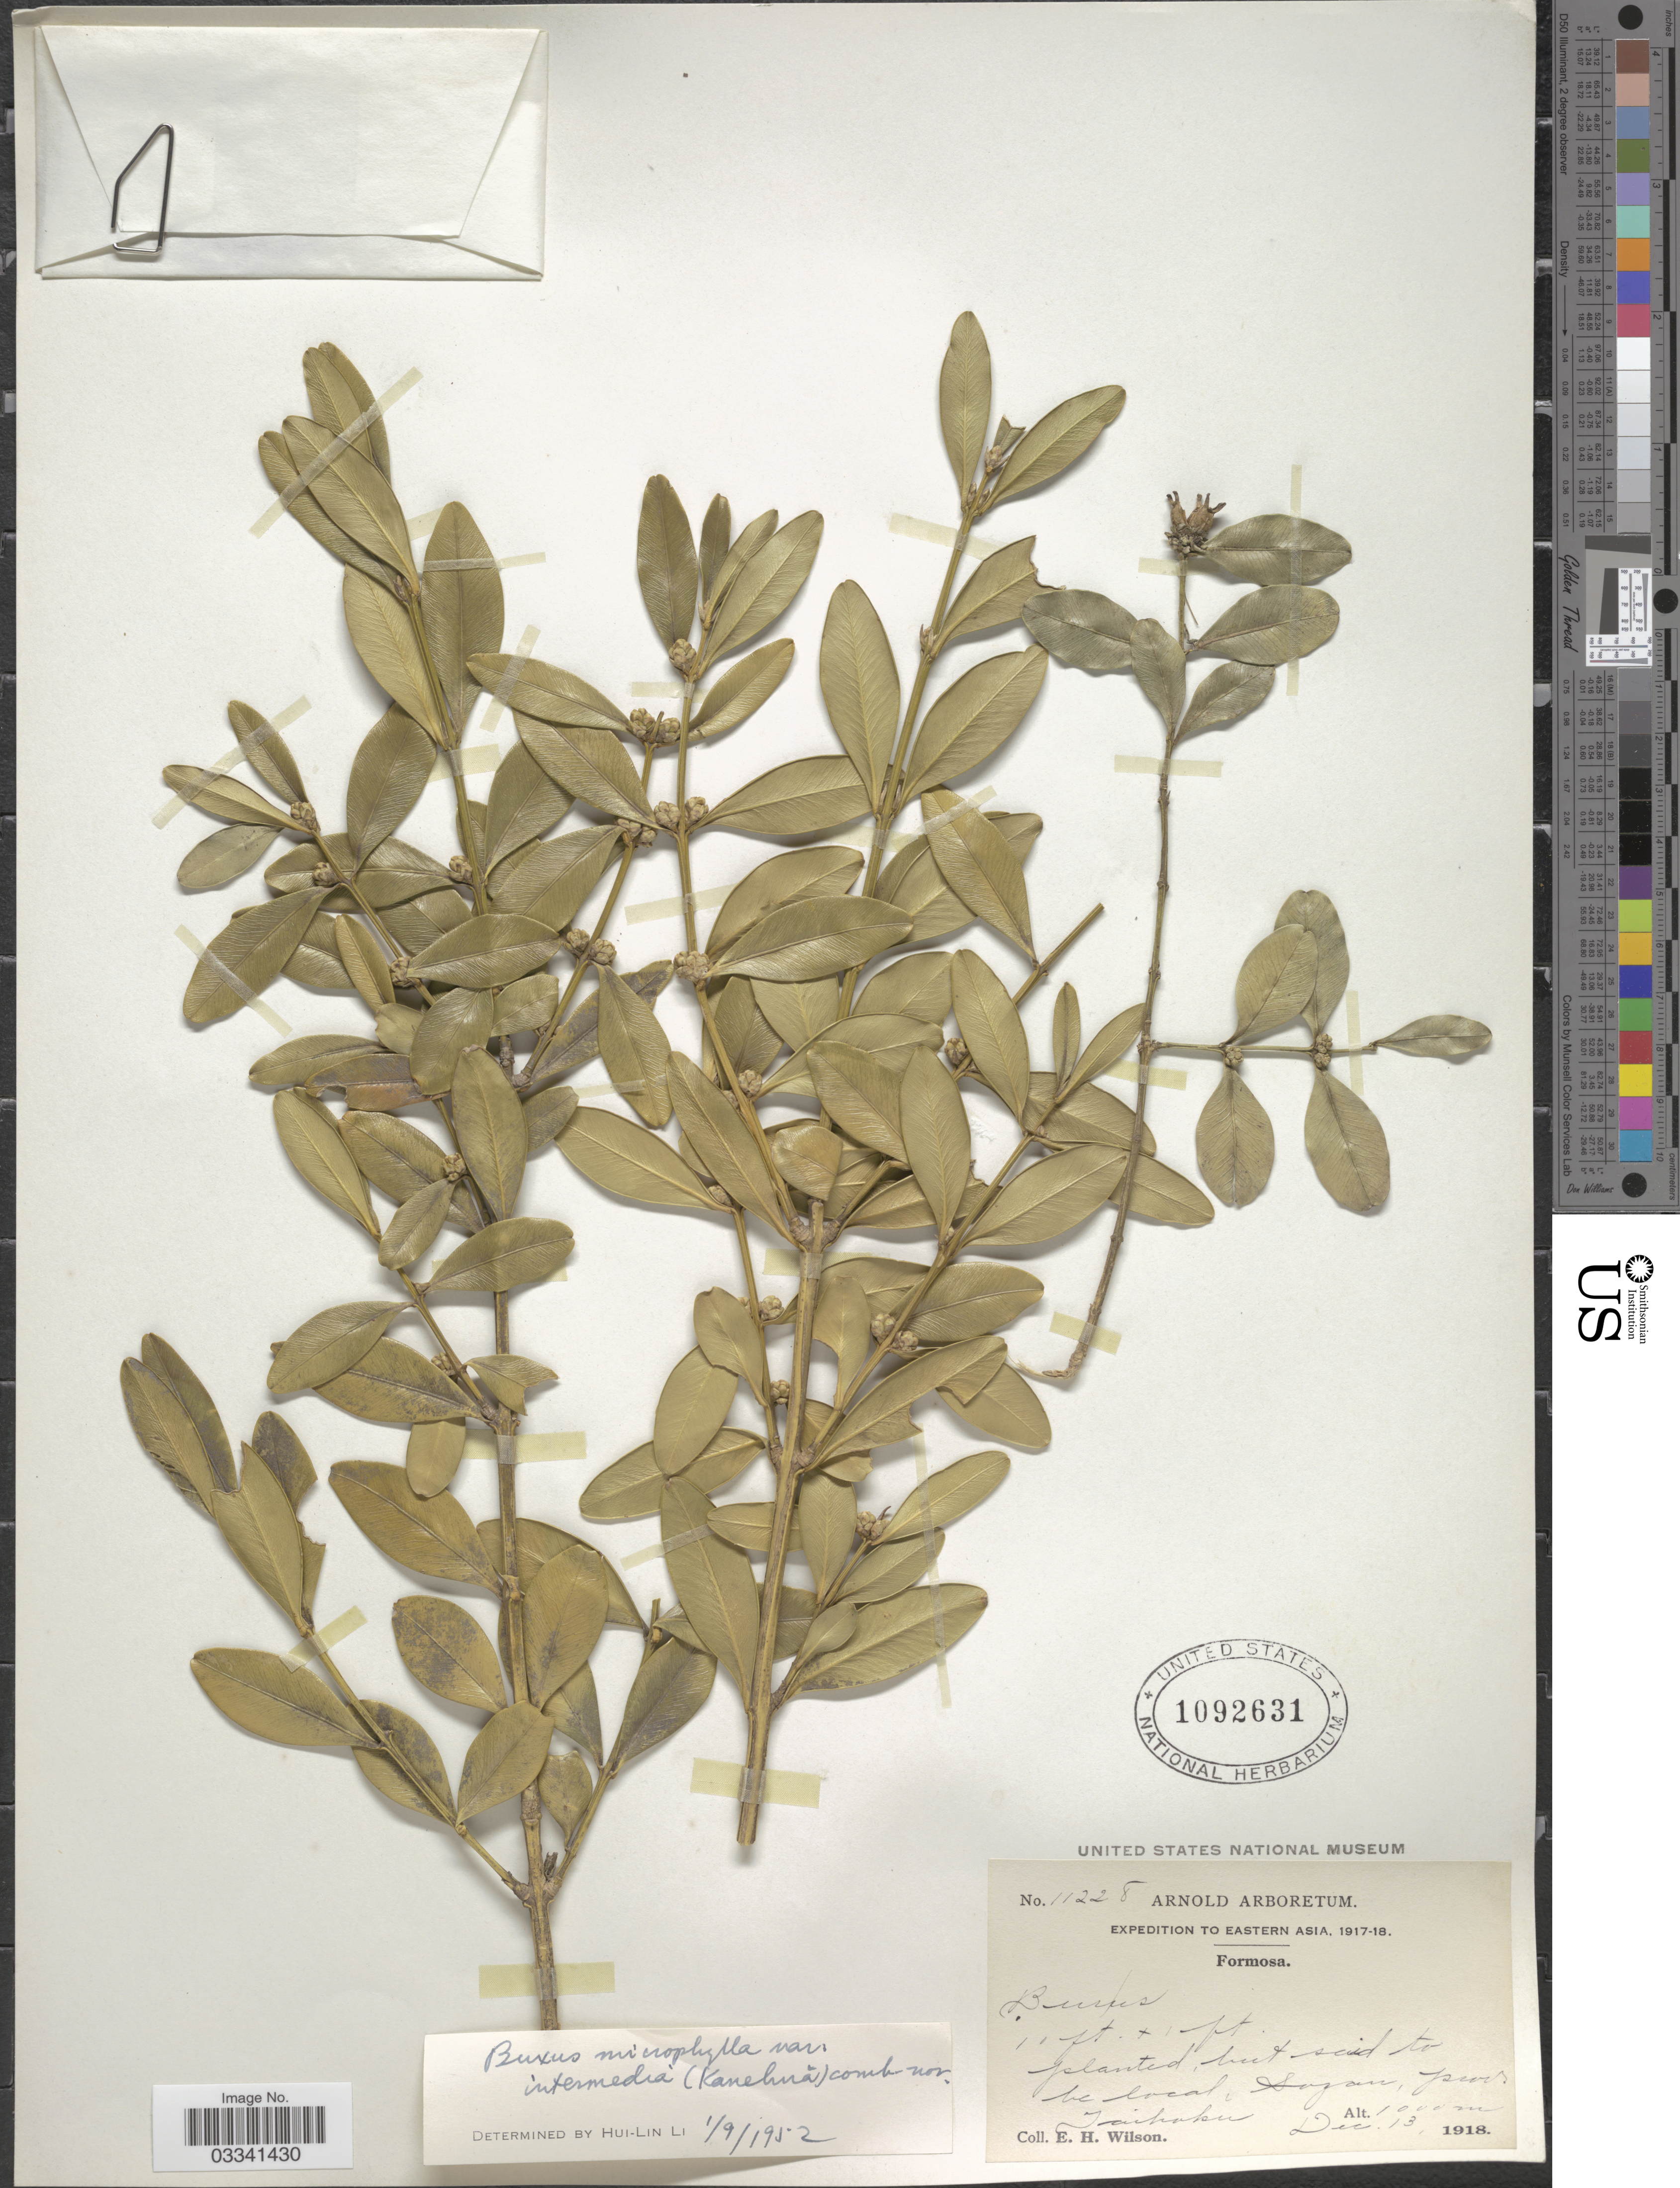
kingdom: Plantae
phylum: Tracheophyta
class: Magnoliopsida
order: Buxales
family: Buxaceae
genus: Buxus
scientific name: Buxus microphylla var. intermedia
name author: (Kaneh.) H.L. Li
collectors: E. Wilson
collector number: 11228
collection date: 1918-12-13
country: Taiwan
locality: Formosa. Prov. Taihoku.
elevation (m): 1000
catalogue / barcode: US 1092631